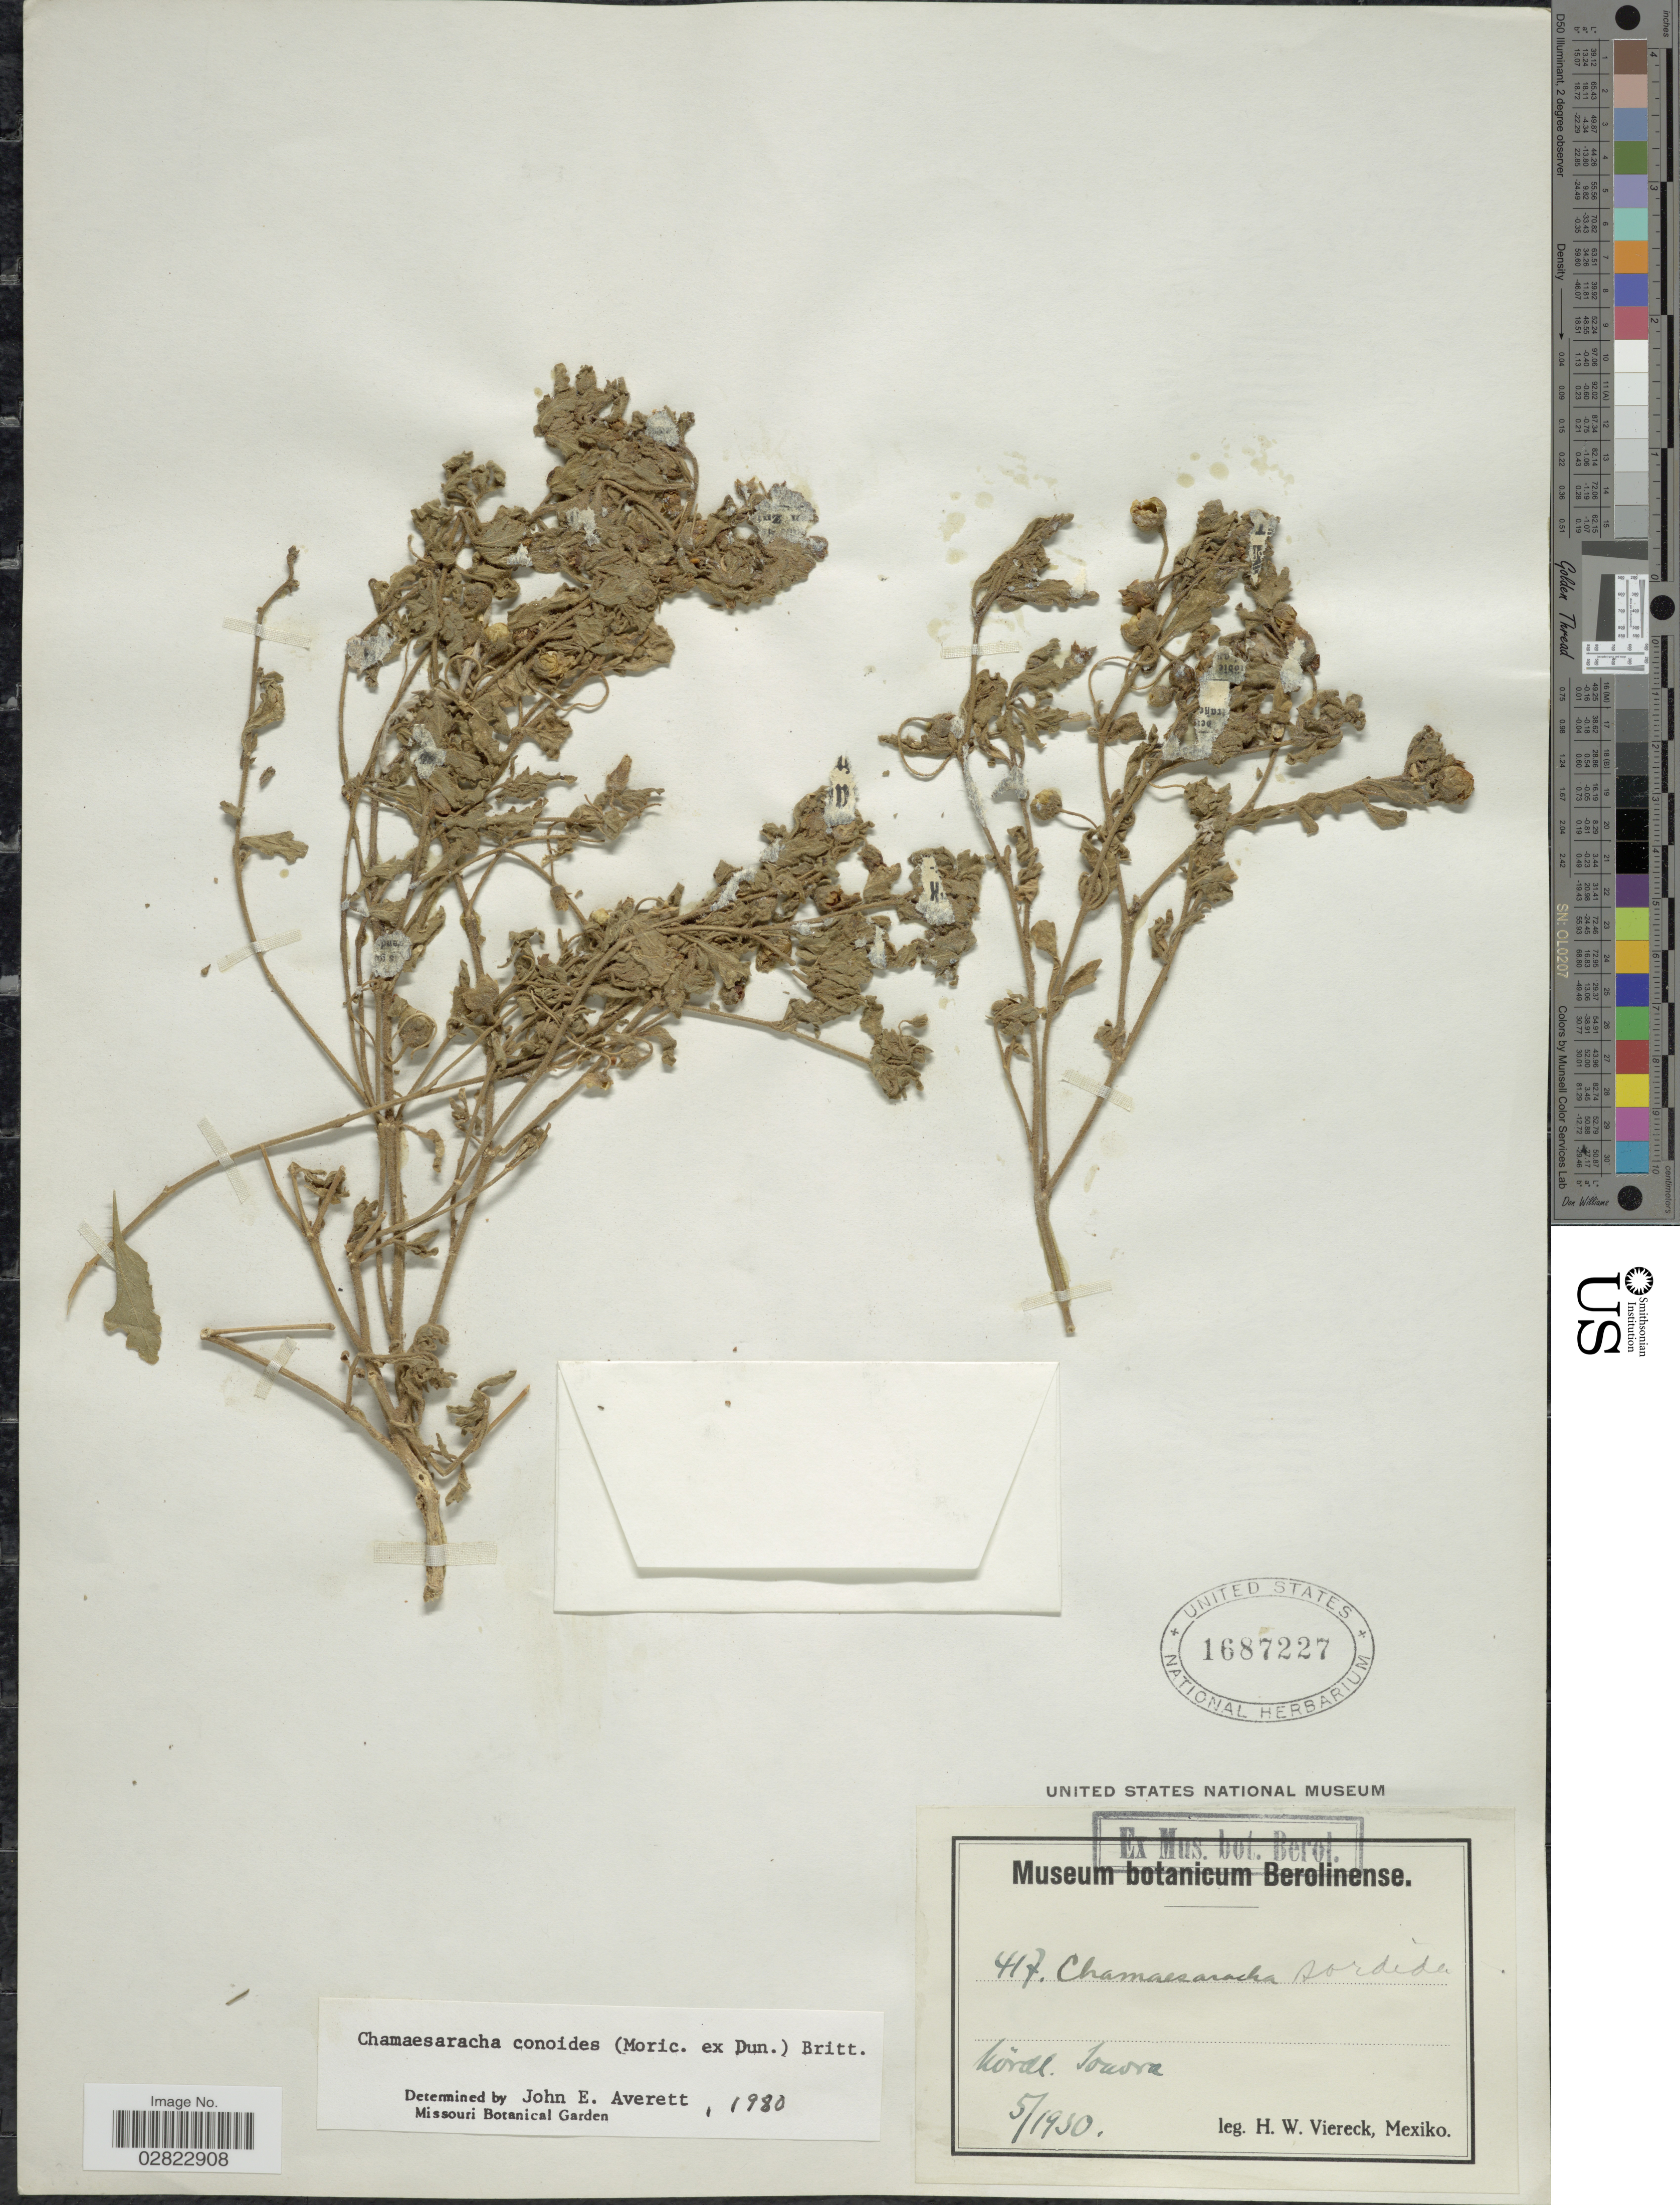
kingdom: Plantae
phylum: Tracheophyta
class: Magnoliopsida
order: Solanales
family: Solanaceae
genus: Chamaesaracha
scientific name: Chamaesaracha coniodes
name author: (Moric. ex Dunal) Britton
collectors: H. W. Viereck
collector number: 417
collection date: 1930-05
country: Mexico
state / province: Sonora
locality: Nördl. Sonora.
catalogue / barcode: US 1687227